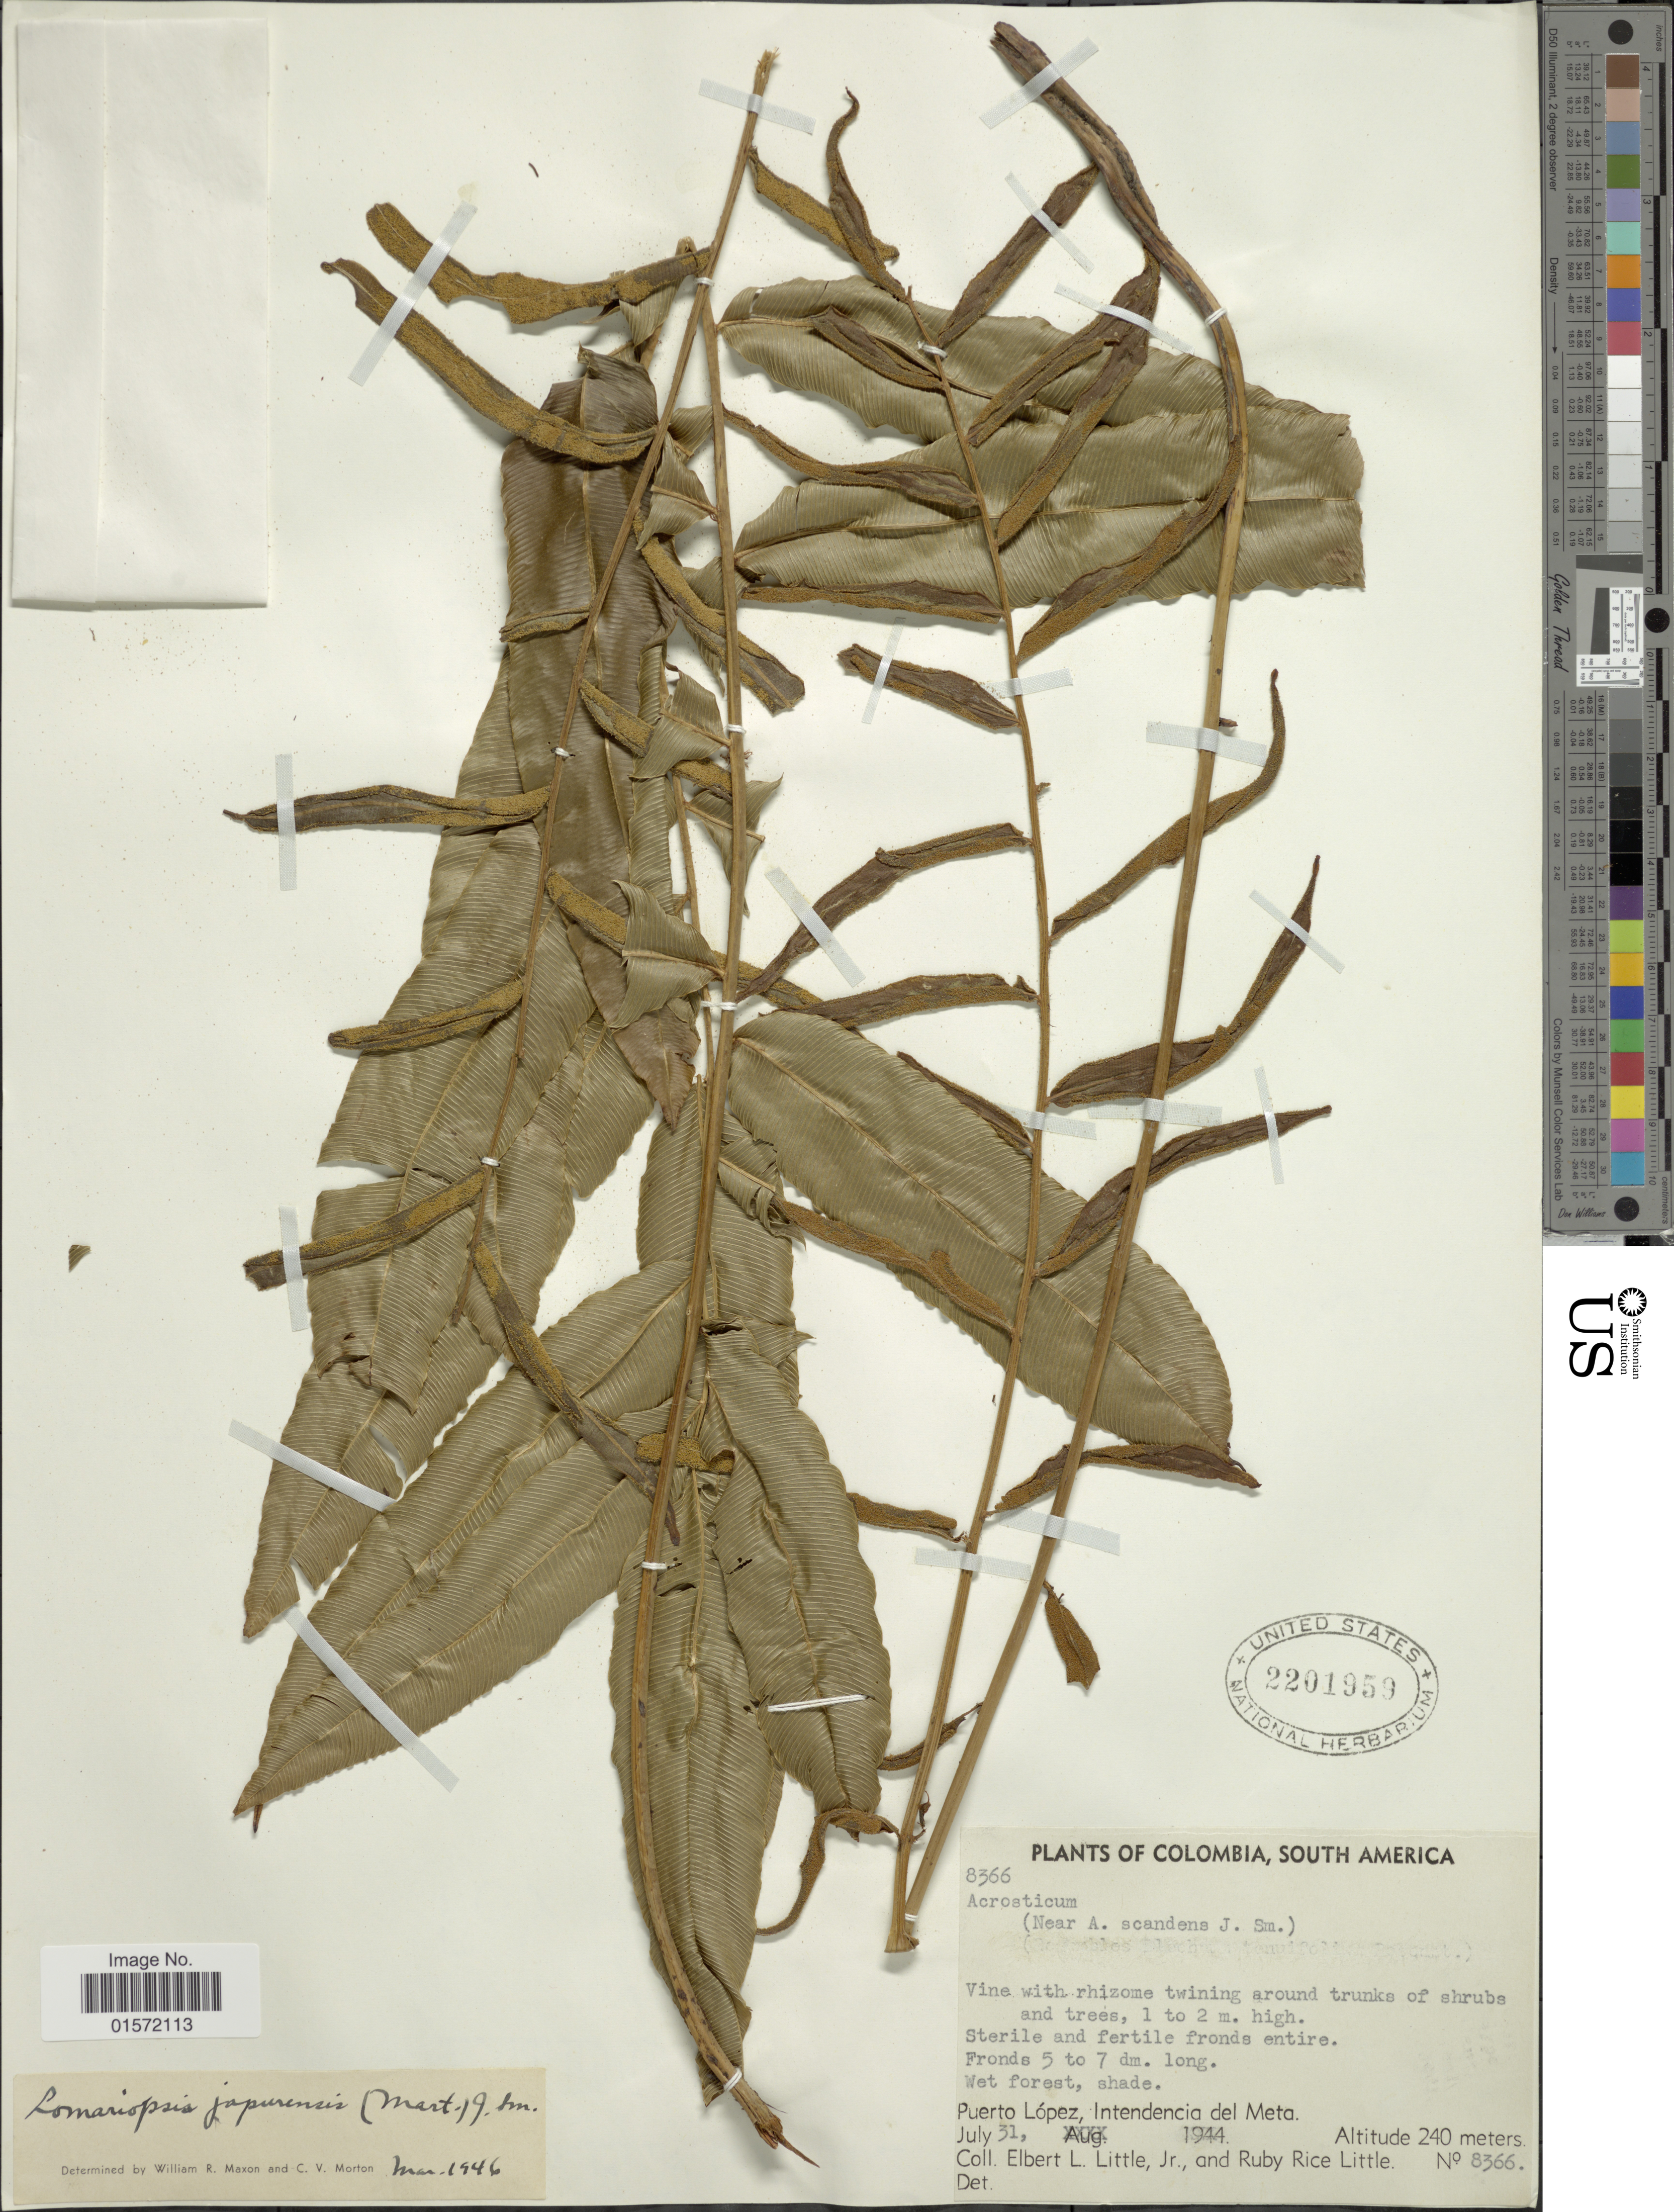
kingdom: Plantae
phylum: Tracheophyta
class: Polypodiopsida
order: Polypodiales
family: Lomariopsidaceae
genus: Lomariopsis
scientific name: Lomariopsis japurensis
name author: (Mart.) J. Sm.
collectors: E. L. Little & R. R. Little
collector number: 8366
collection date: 1944-07-31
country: Colombia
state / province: Meta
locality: Puerto López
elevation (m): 240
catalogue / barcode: US 2201959